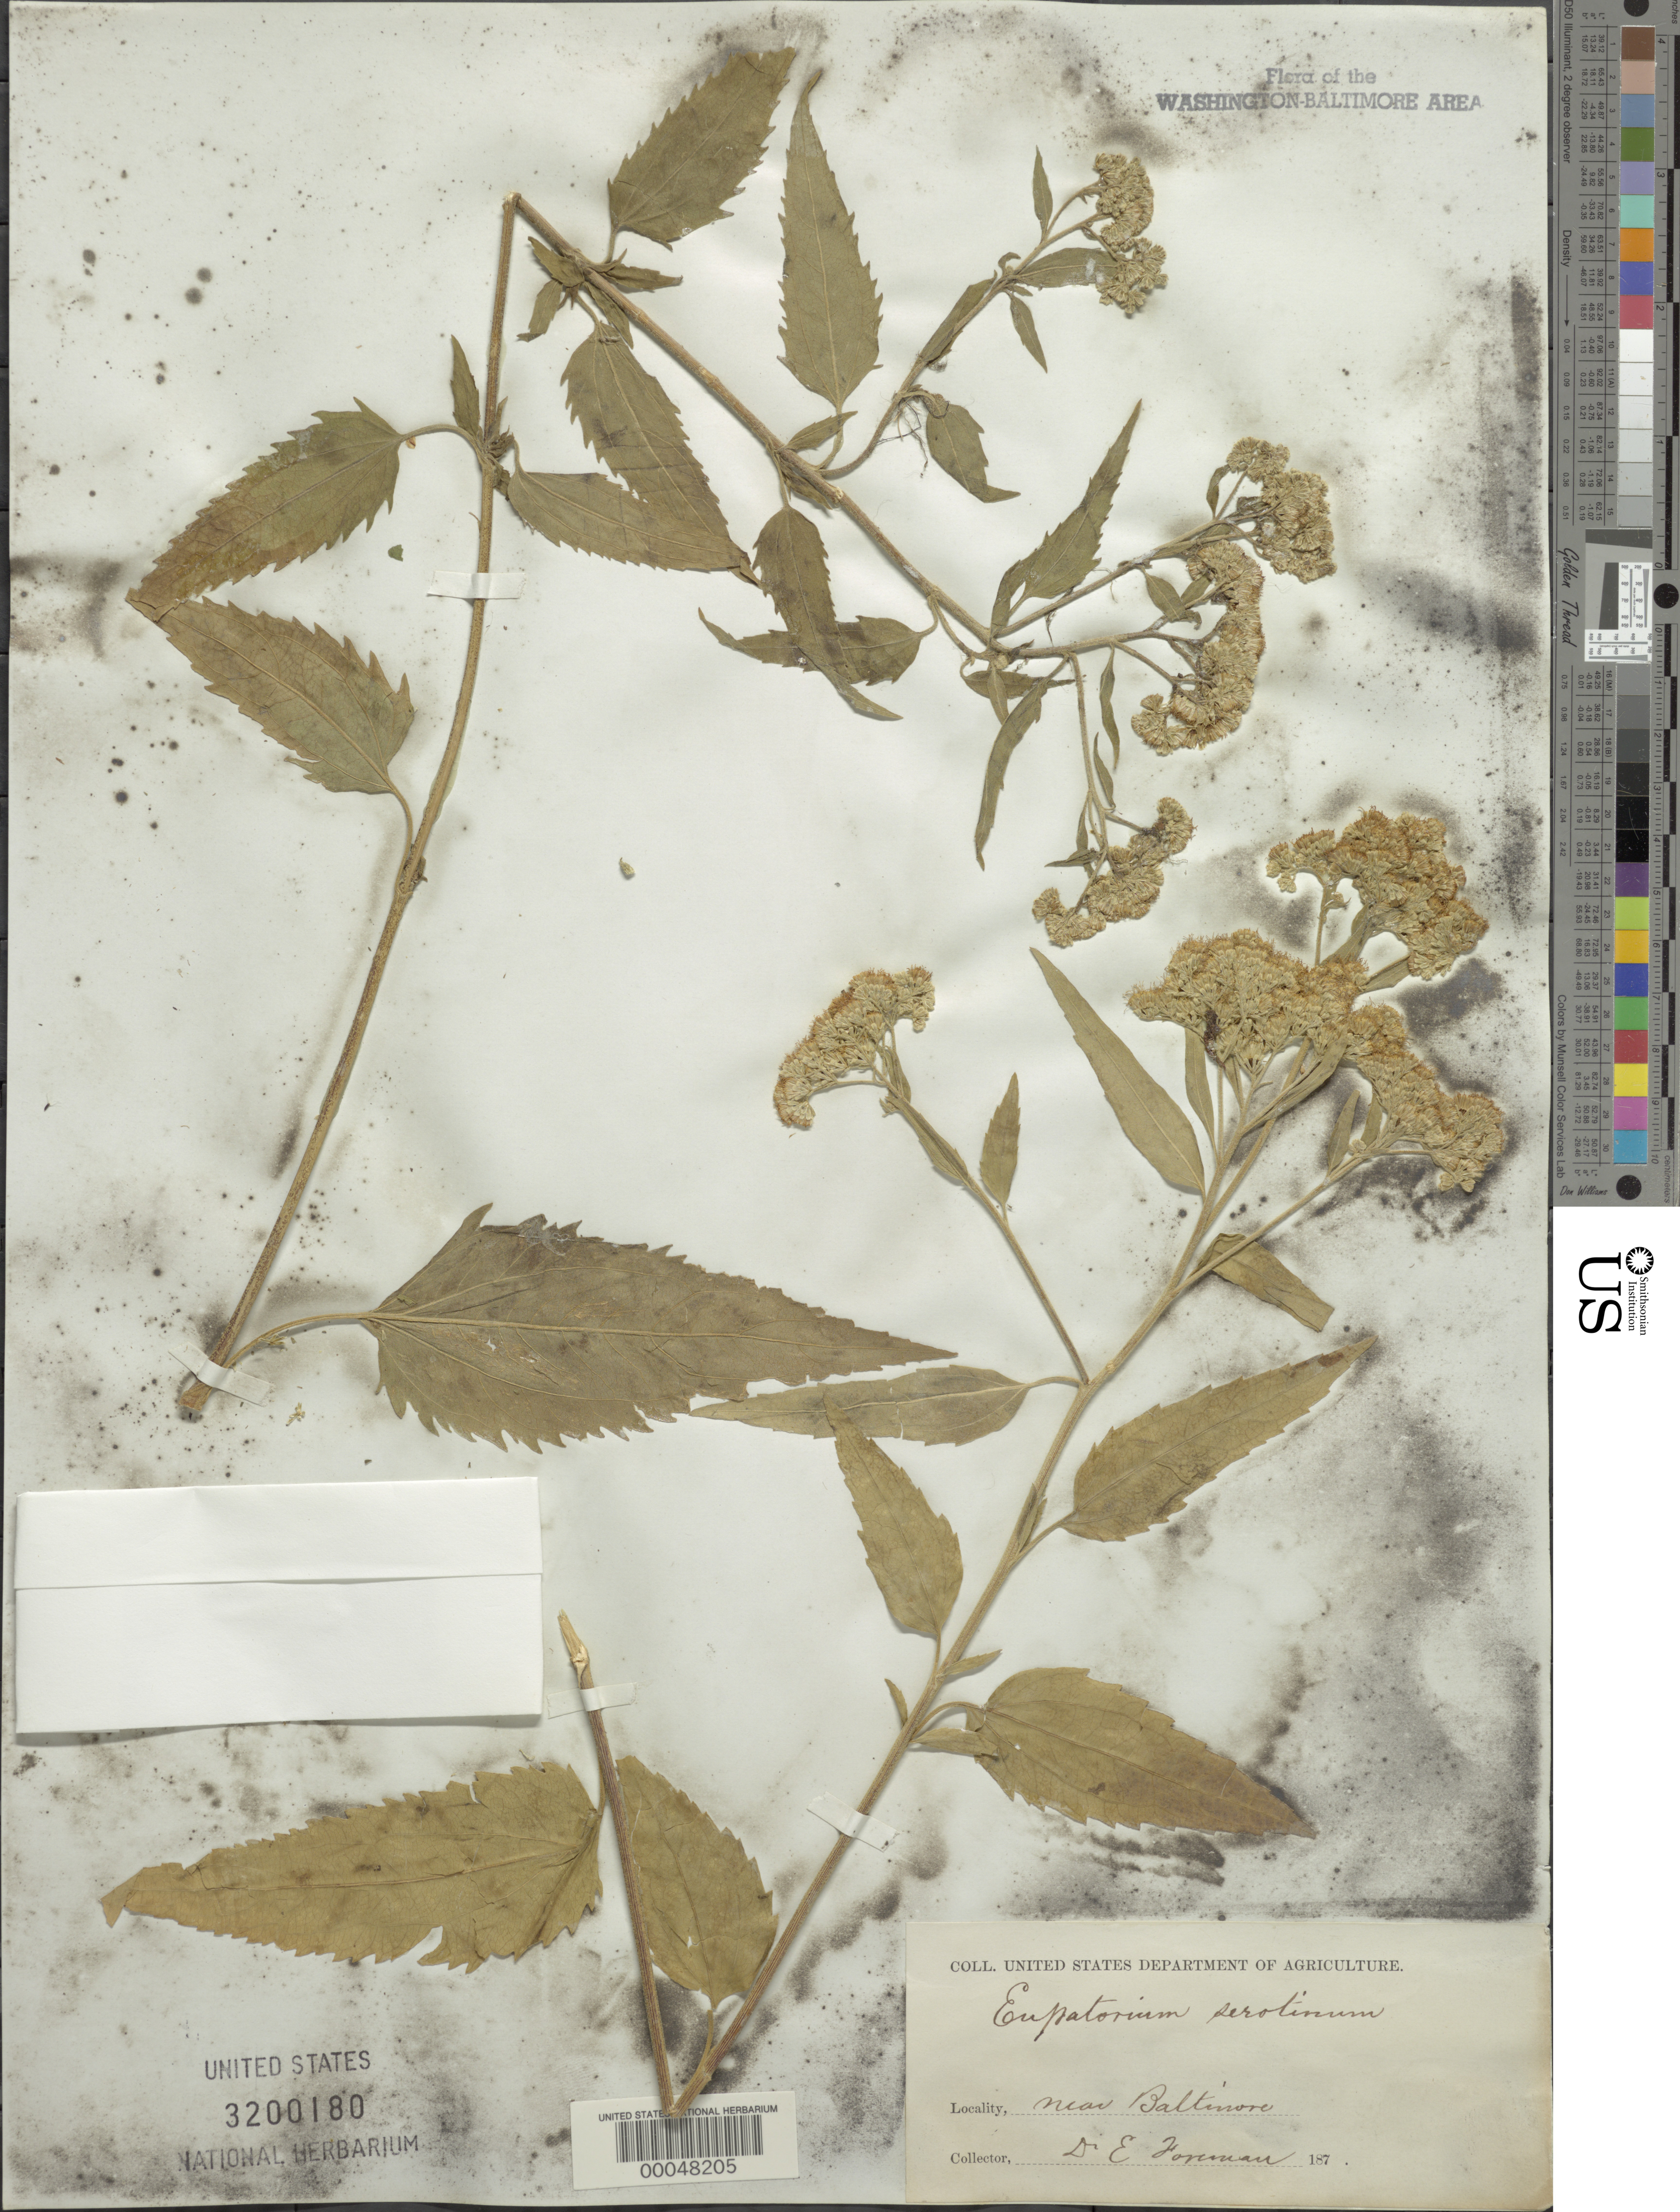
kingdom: Plantae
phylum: Tracheophyta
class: Magnoliopsida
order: Asterales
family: Asteraceae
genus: Eupatorium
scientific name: Eupatorium serotinum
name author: Michx.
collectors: D. Foreman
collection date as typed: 187-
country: United States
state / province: Maryland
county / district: Baltimore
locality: Near Baltimore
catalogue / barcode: US 3200180